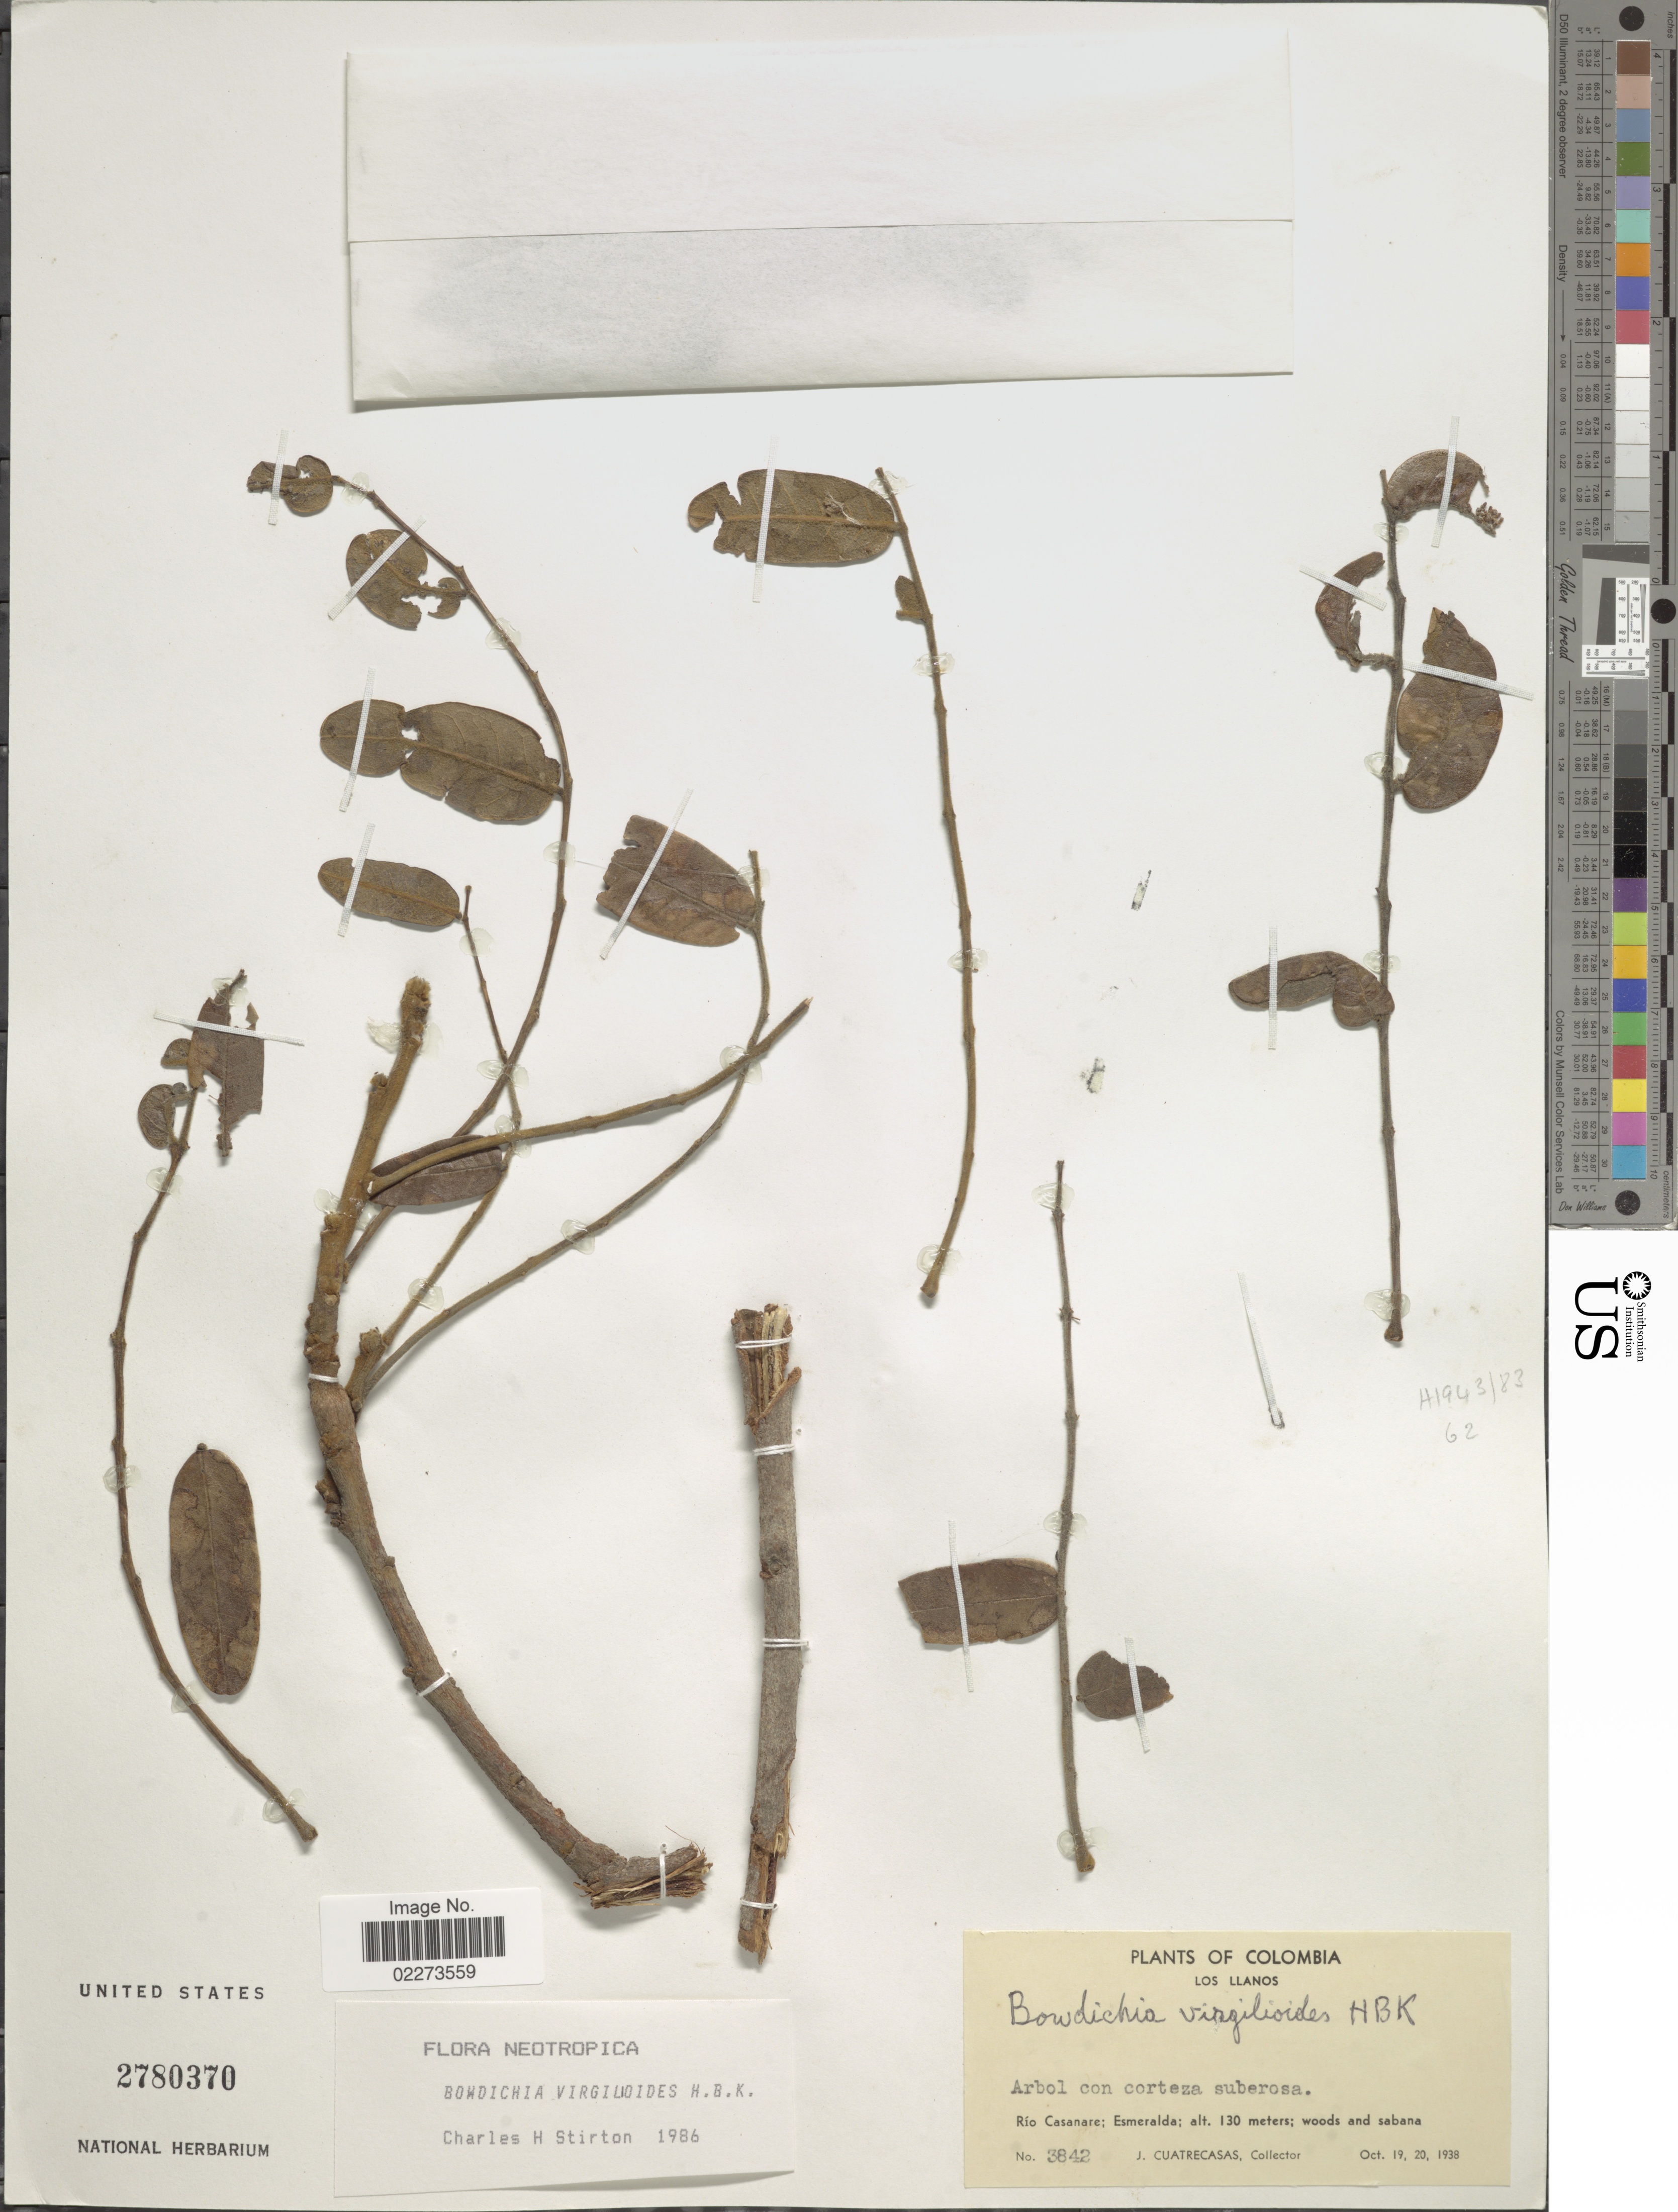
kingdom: Plantae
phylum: Tracheophyta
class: Magnoliopsida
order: Fabales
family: Fabaceae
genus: Bowdichia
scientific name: Bowdichia virgilioides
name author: Kunth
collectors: J. Cuatrecasas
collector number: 3842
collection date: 1938-10-19/1938-10-20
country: Colombia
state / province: Casanare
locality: Los Llanos, Rio Casanare: Esmeralda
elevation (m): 130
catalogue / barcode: US 2780370